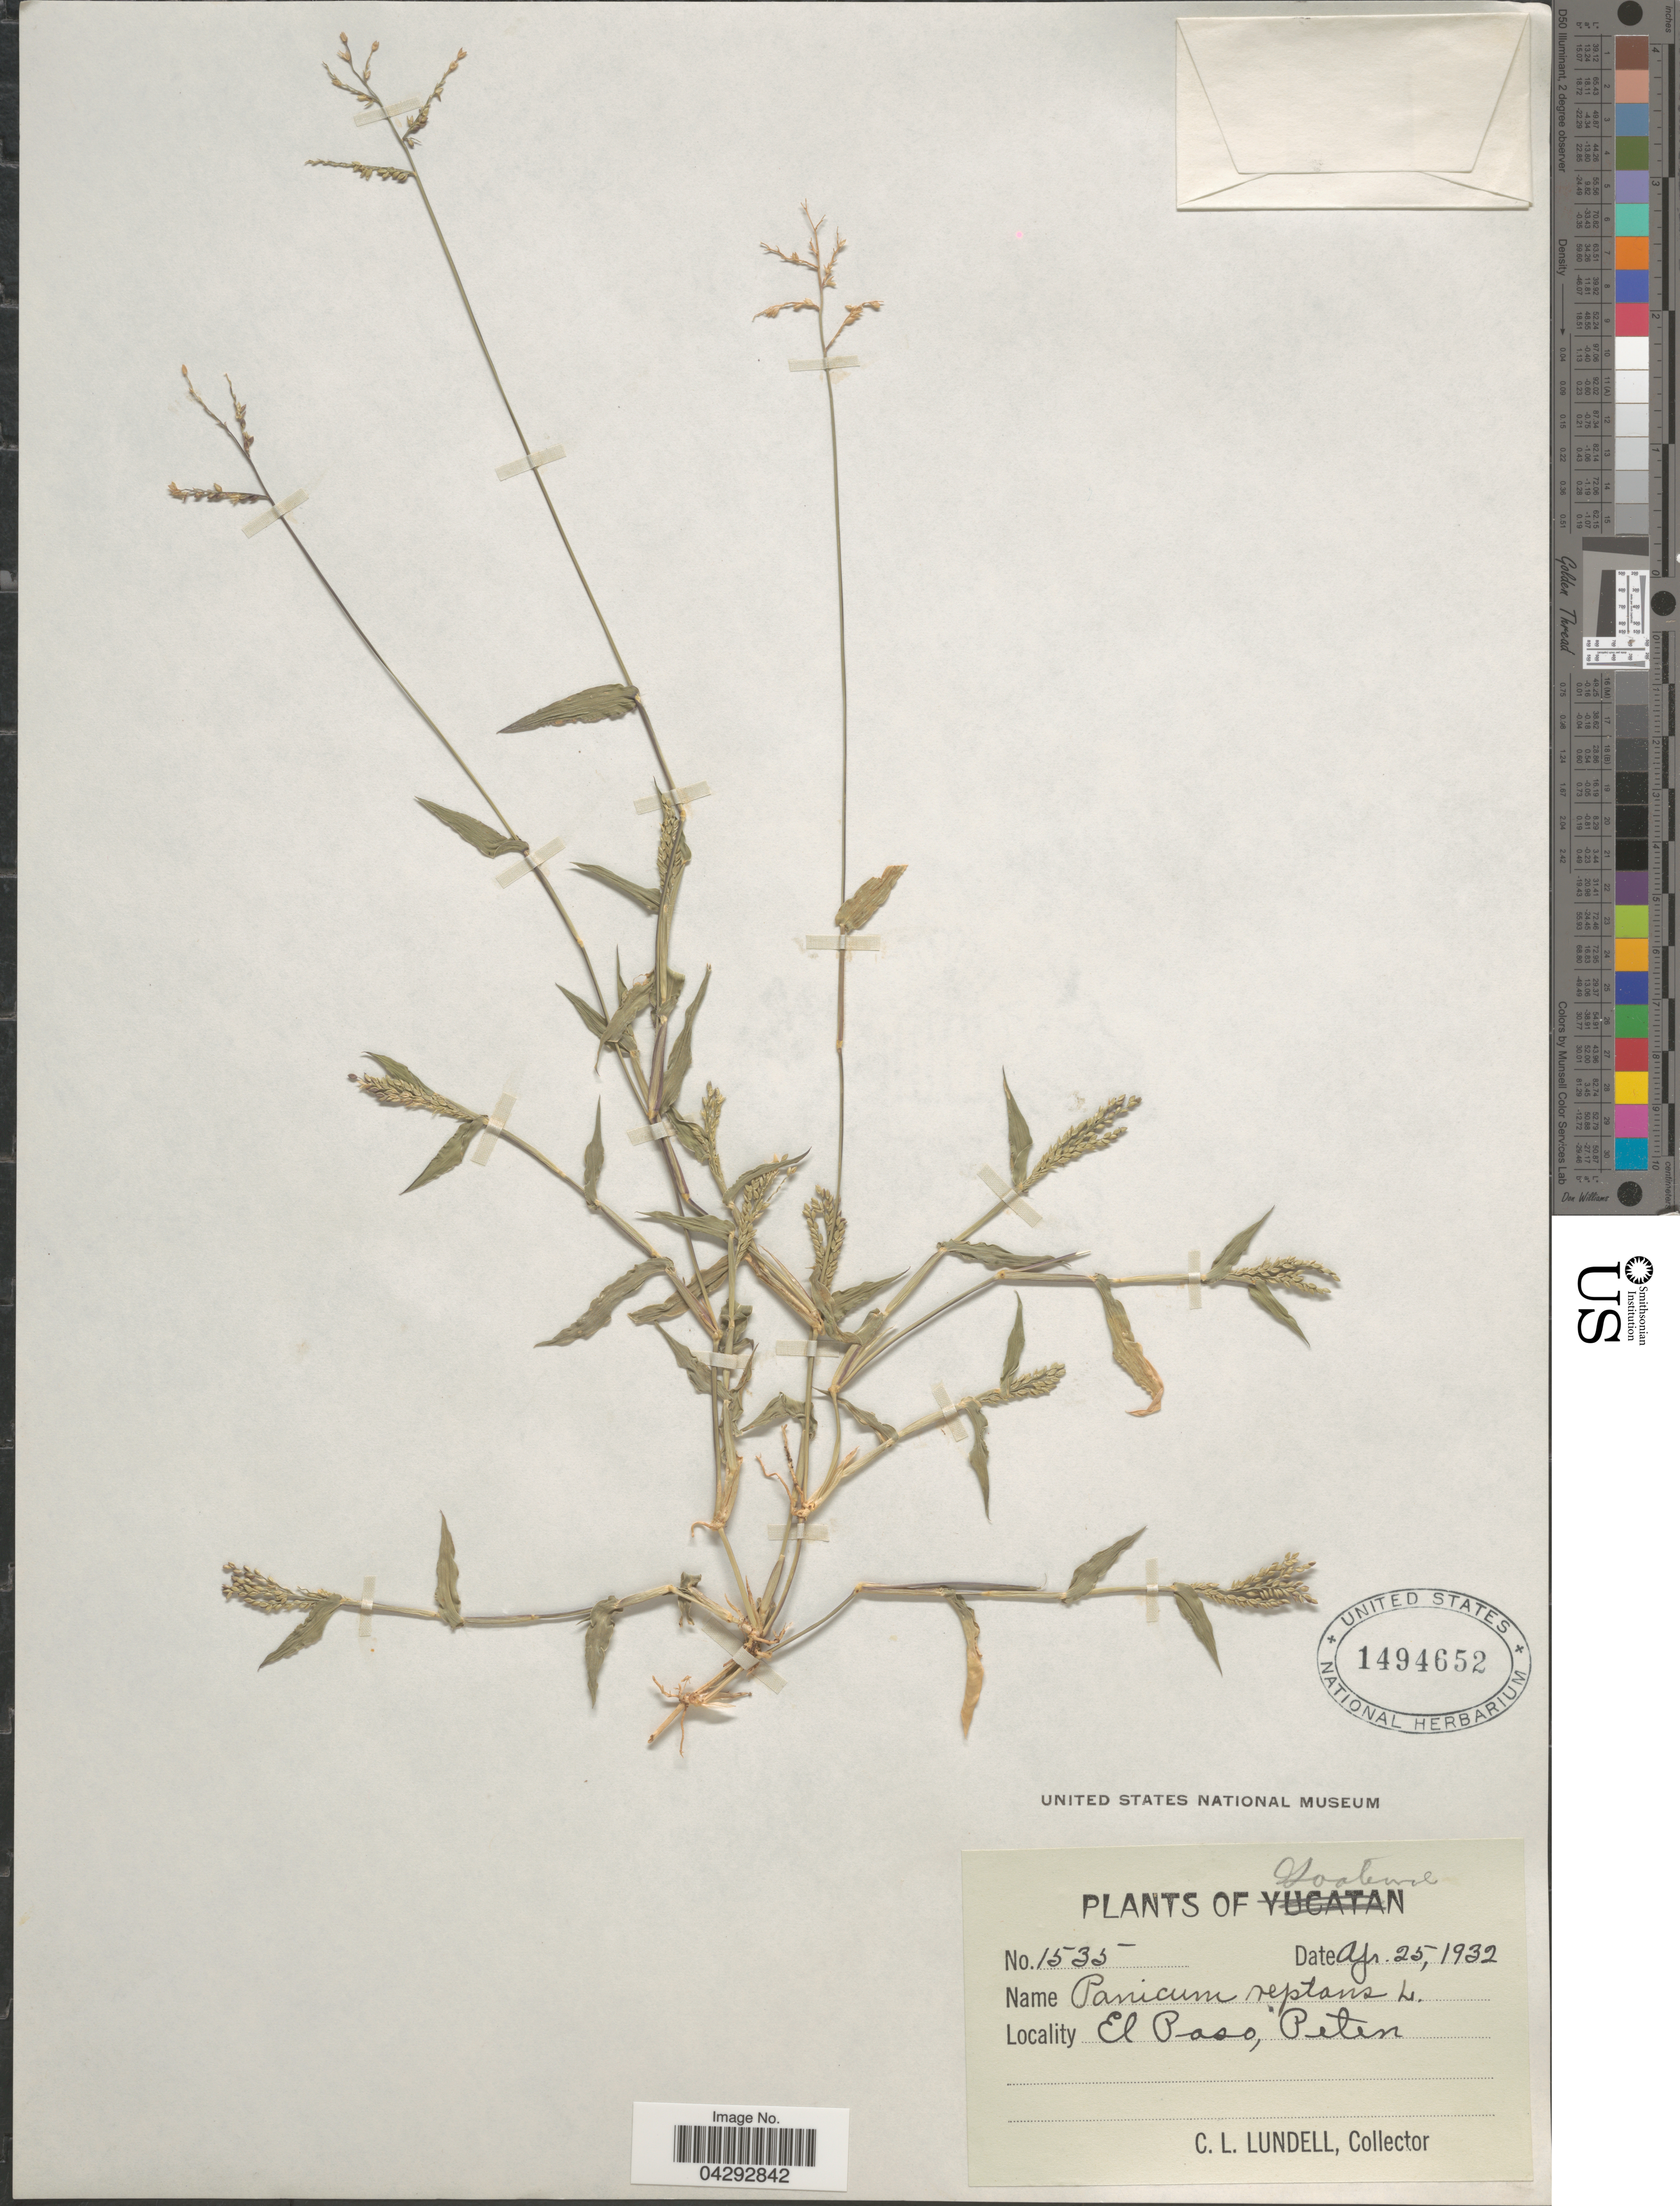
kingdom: Plantae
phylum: Tracheophyta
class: Liliopsida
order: Poales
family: Poaceae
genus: Urochloa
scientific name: Urochloa reptans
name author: (L.) Stapf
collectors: C. L. Lundell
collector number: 1535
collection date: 1932-04-25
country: Guatemala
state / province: El Peten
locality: El Paso.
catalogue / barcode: US 1494652